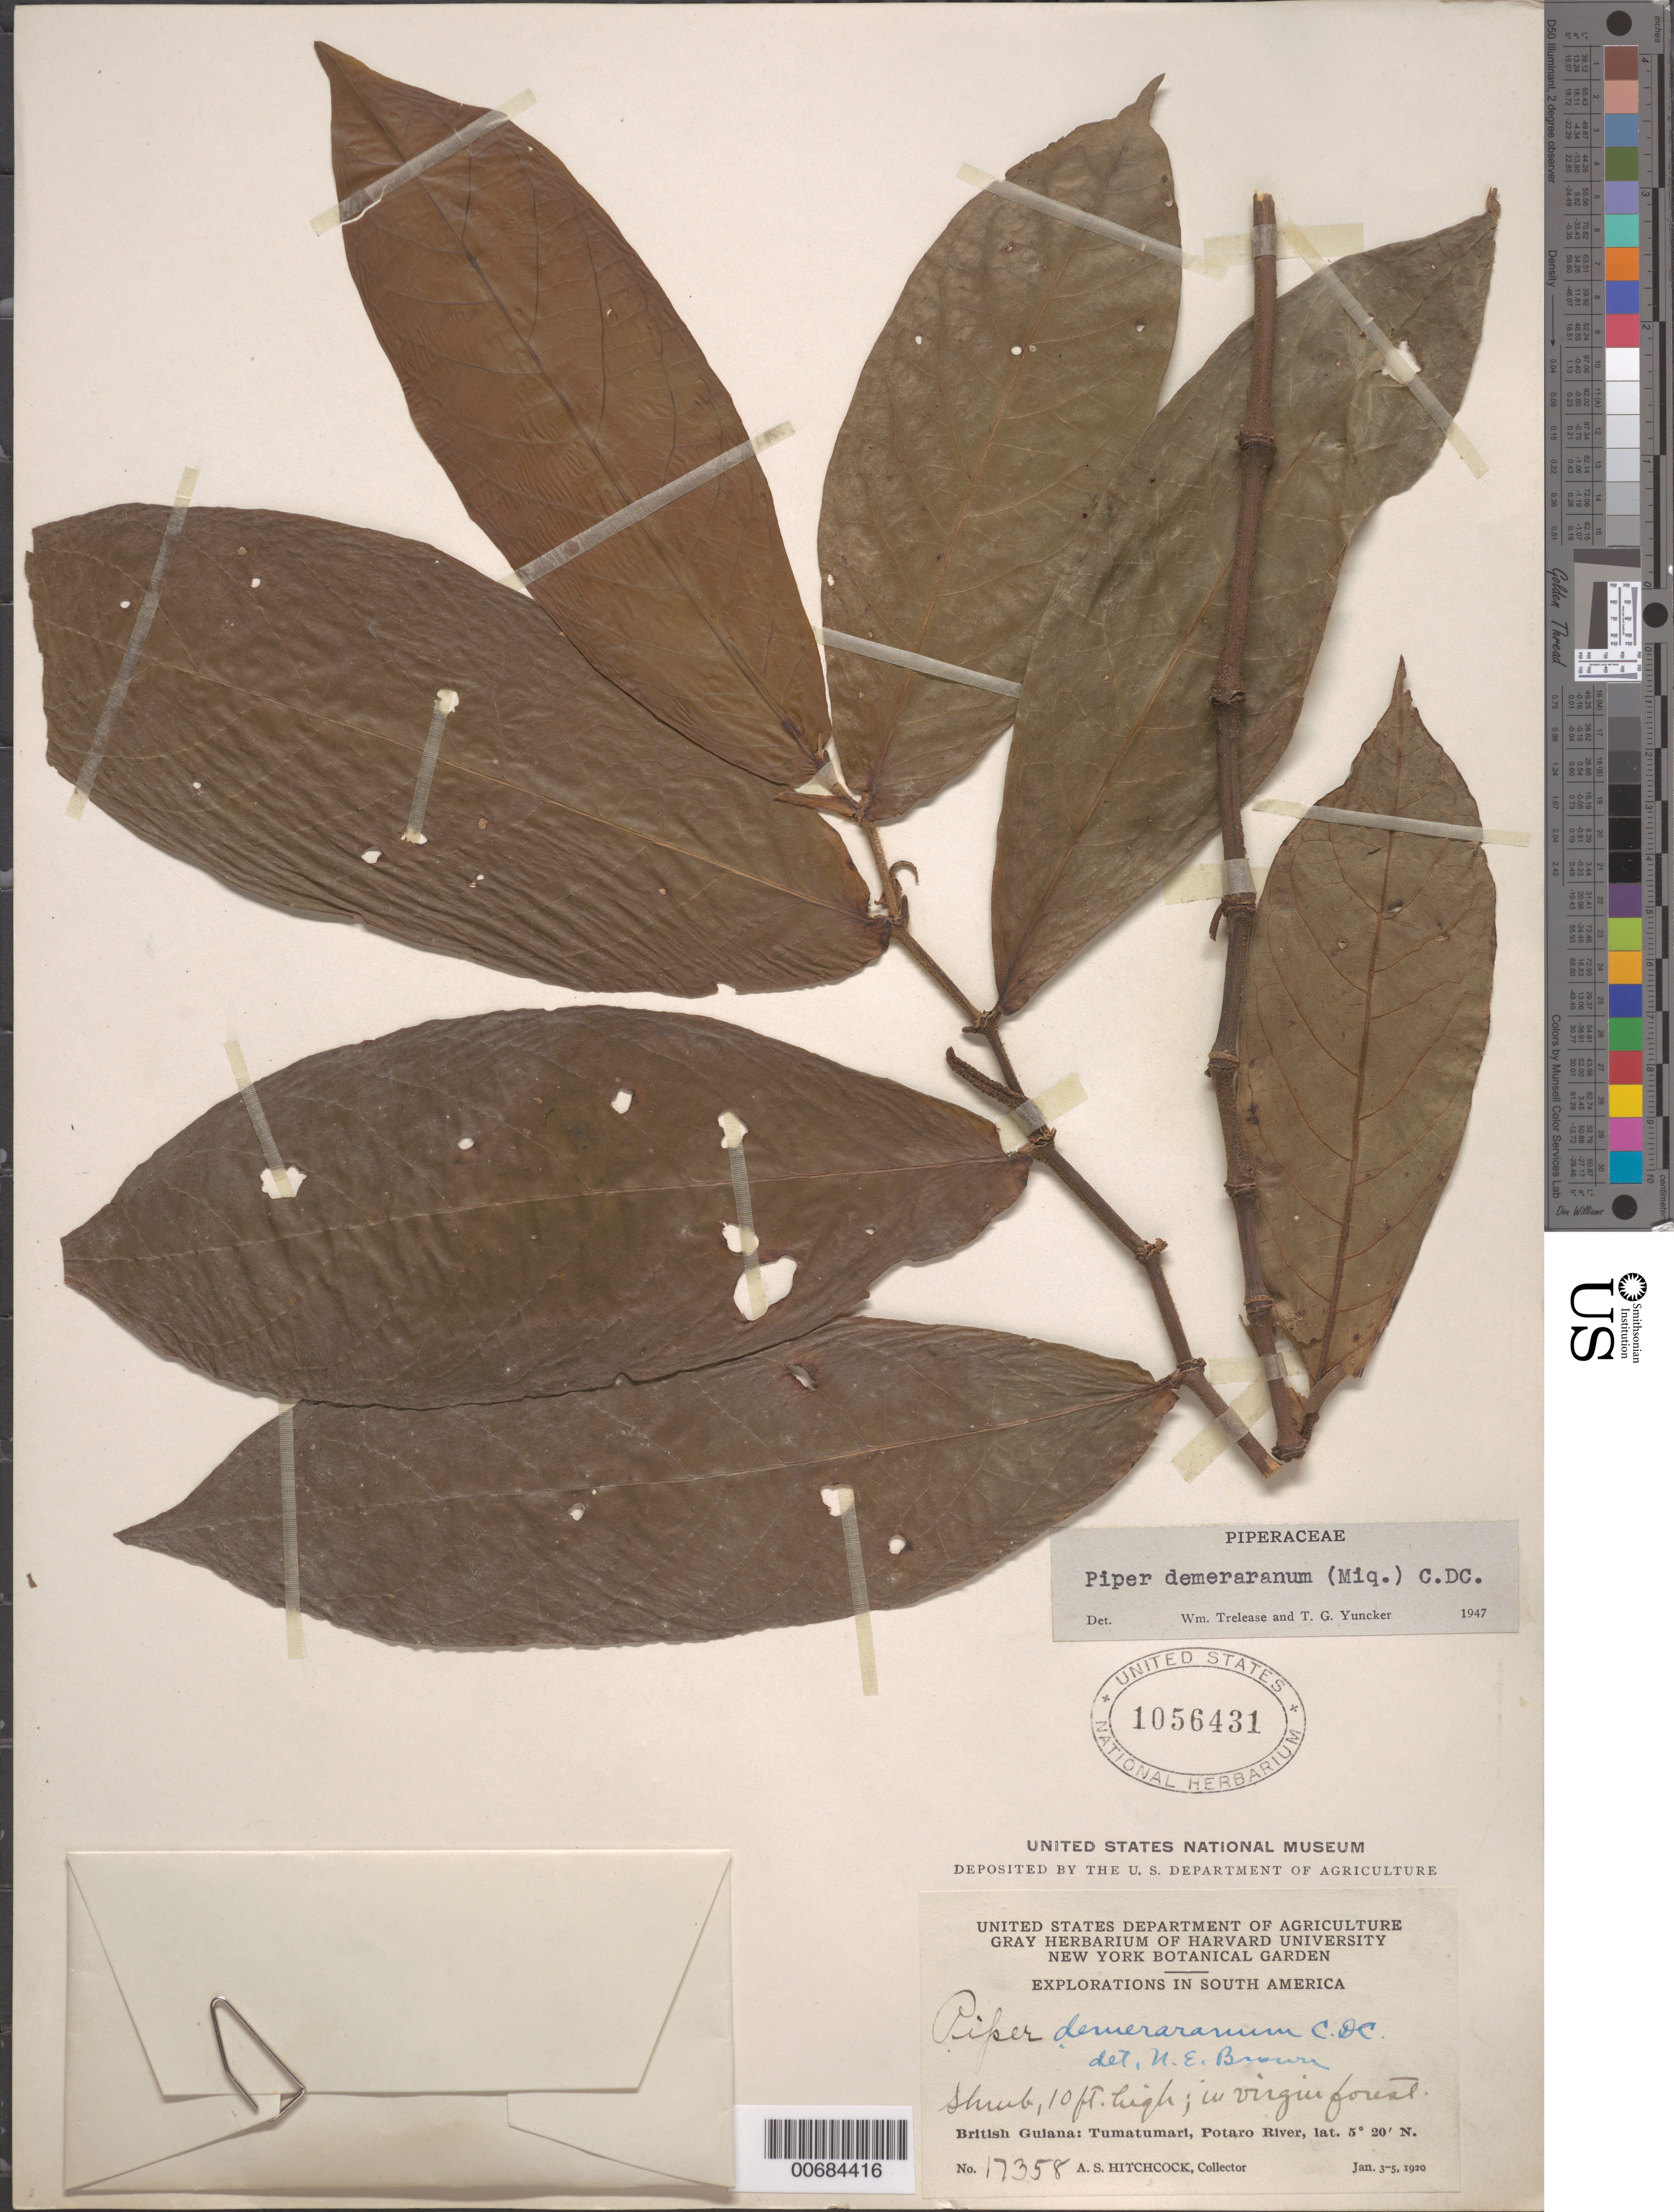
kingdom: Plantae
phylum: Tracheophyta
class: Magnoliopsida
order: Piperales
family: Piperaceae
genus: Piper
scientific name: Piper demeraranum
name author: (Miq.) C. DC.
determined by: Trelease, W.; Yuncker, T. G.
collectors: A. S. Hitchcock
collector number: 17358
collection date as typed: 3-Jan-20 to 5-Jan-20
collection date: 1920-01-03/1920-01-05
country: Guyana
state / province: Potaro-Siparuni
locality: Tumatumari Village, Potaro R.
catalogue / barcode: US 1056431